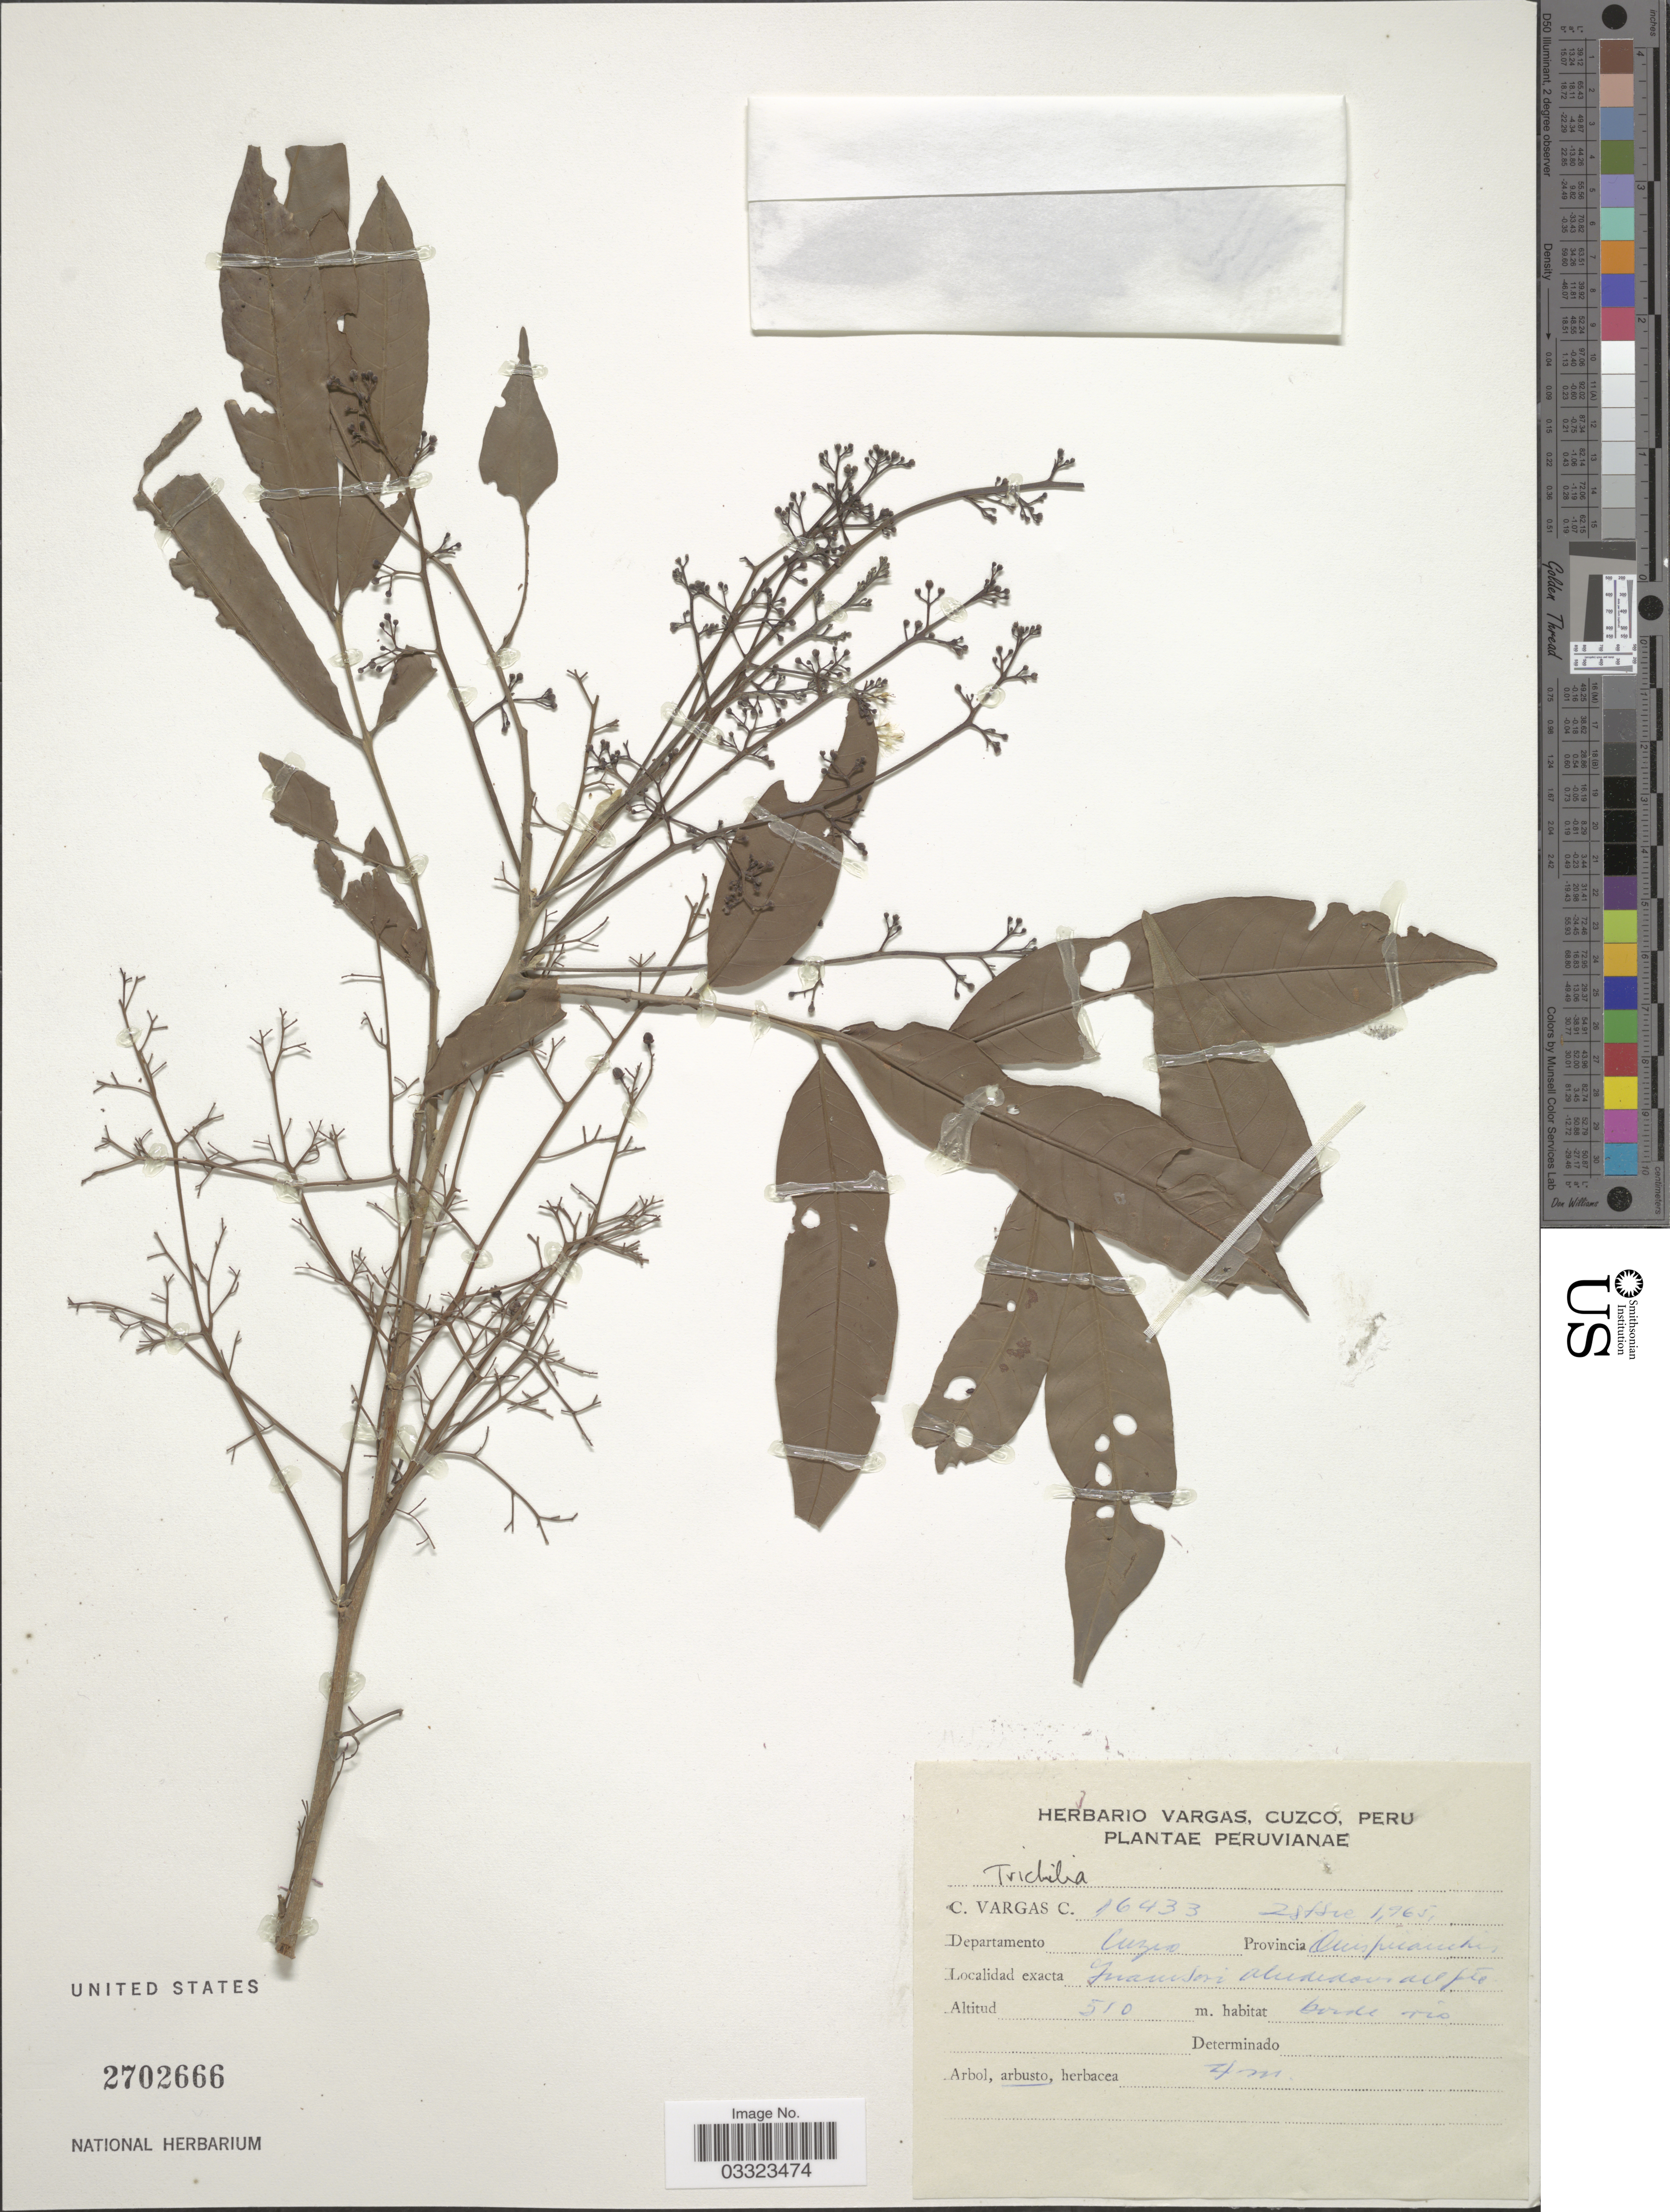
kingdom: Plantae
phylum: Tracheophyta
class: Magnoliopsida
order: Sapindales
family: Meliaceae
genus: Trichilia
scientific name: Trichilia sp.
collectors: C. Vargas Calderón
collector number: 16433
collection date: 1965-02-28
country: Peru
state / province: Cusco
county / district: Quispicanchis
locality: Inambari alrededores del pto [interpreted].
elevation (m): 510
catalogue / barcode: US 2702666